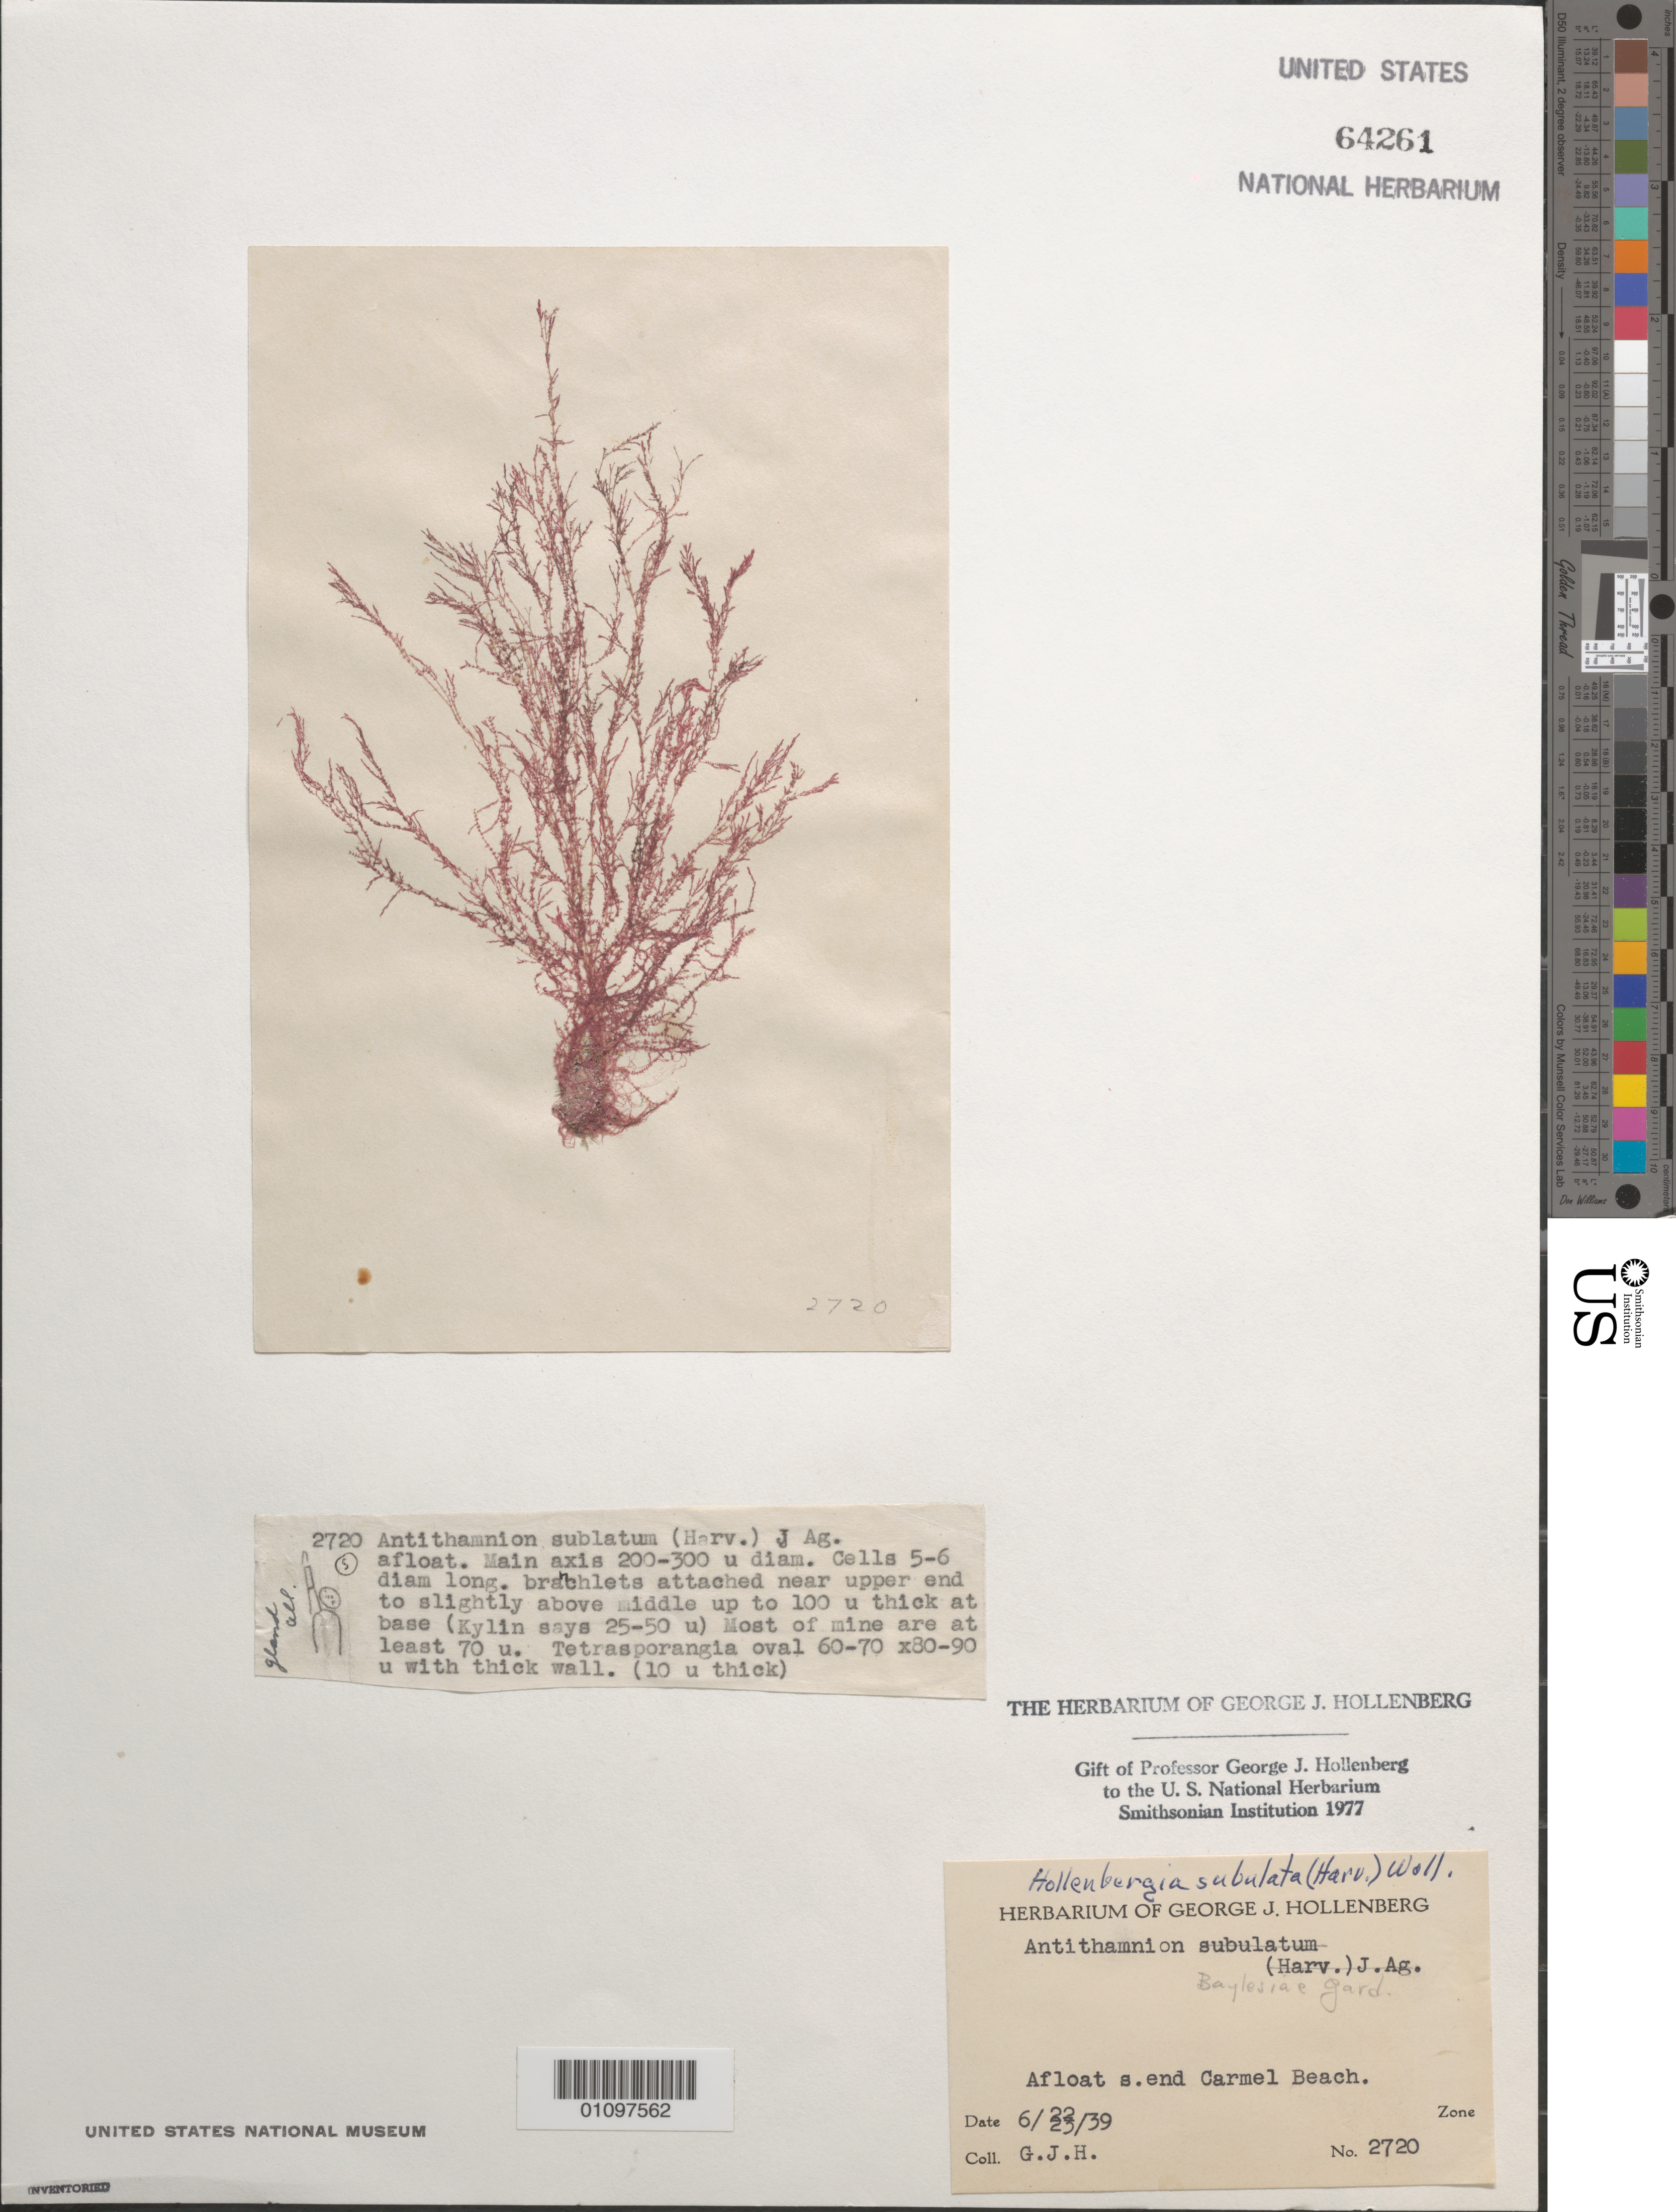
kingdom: Plantae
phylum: Rhodophyta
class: Florideophyceae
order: Ceramiales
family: Ceramiaceae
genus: Hollenbergia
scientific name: Hollenbergia subulata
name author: (Harv.) Wollaston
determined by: Hollenberg, George J.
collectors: G. Hollenberg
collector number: GJH 2720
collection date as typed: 22 Jun 1939 and 23 Jun 1939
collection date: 1939-06-22,1939-06-23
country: United States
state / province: California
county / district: Monterey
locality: Carmel Beach, south end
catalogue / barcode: US 64261